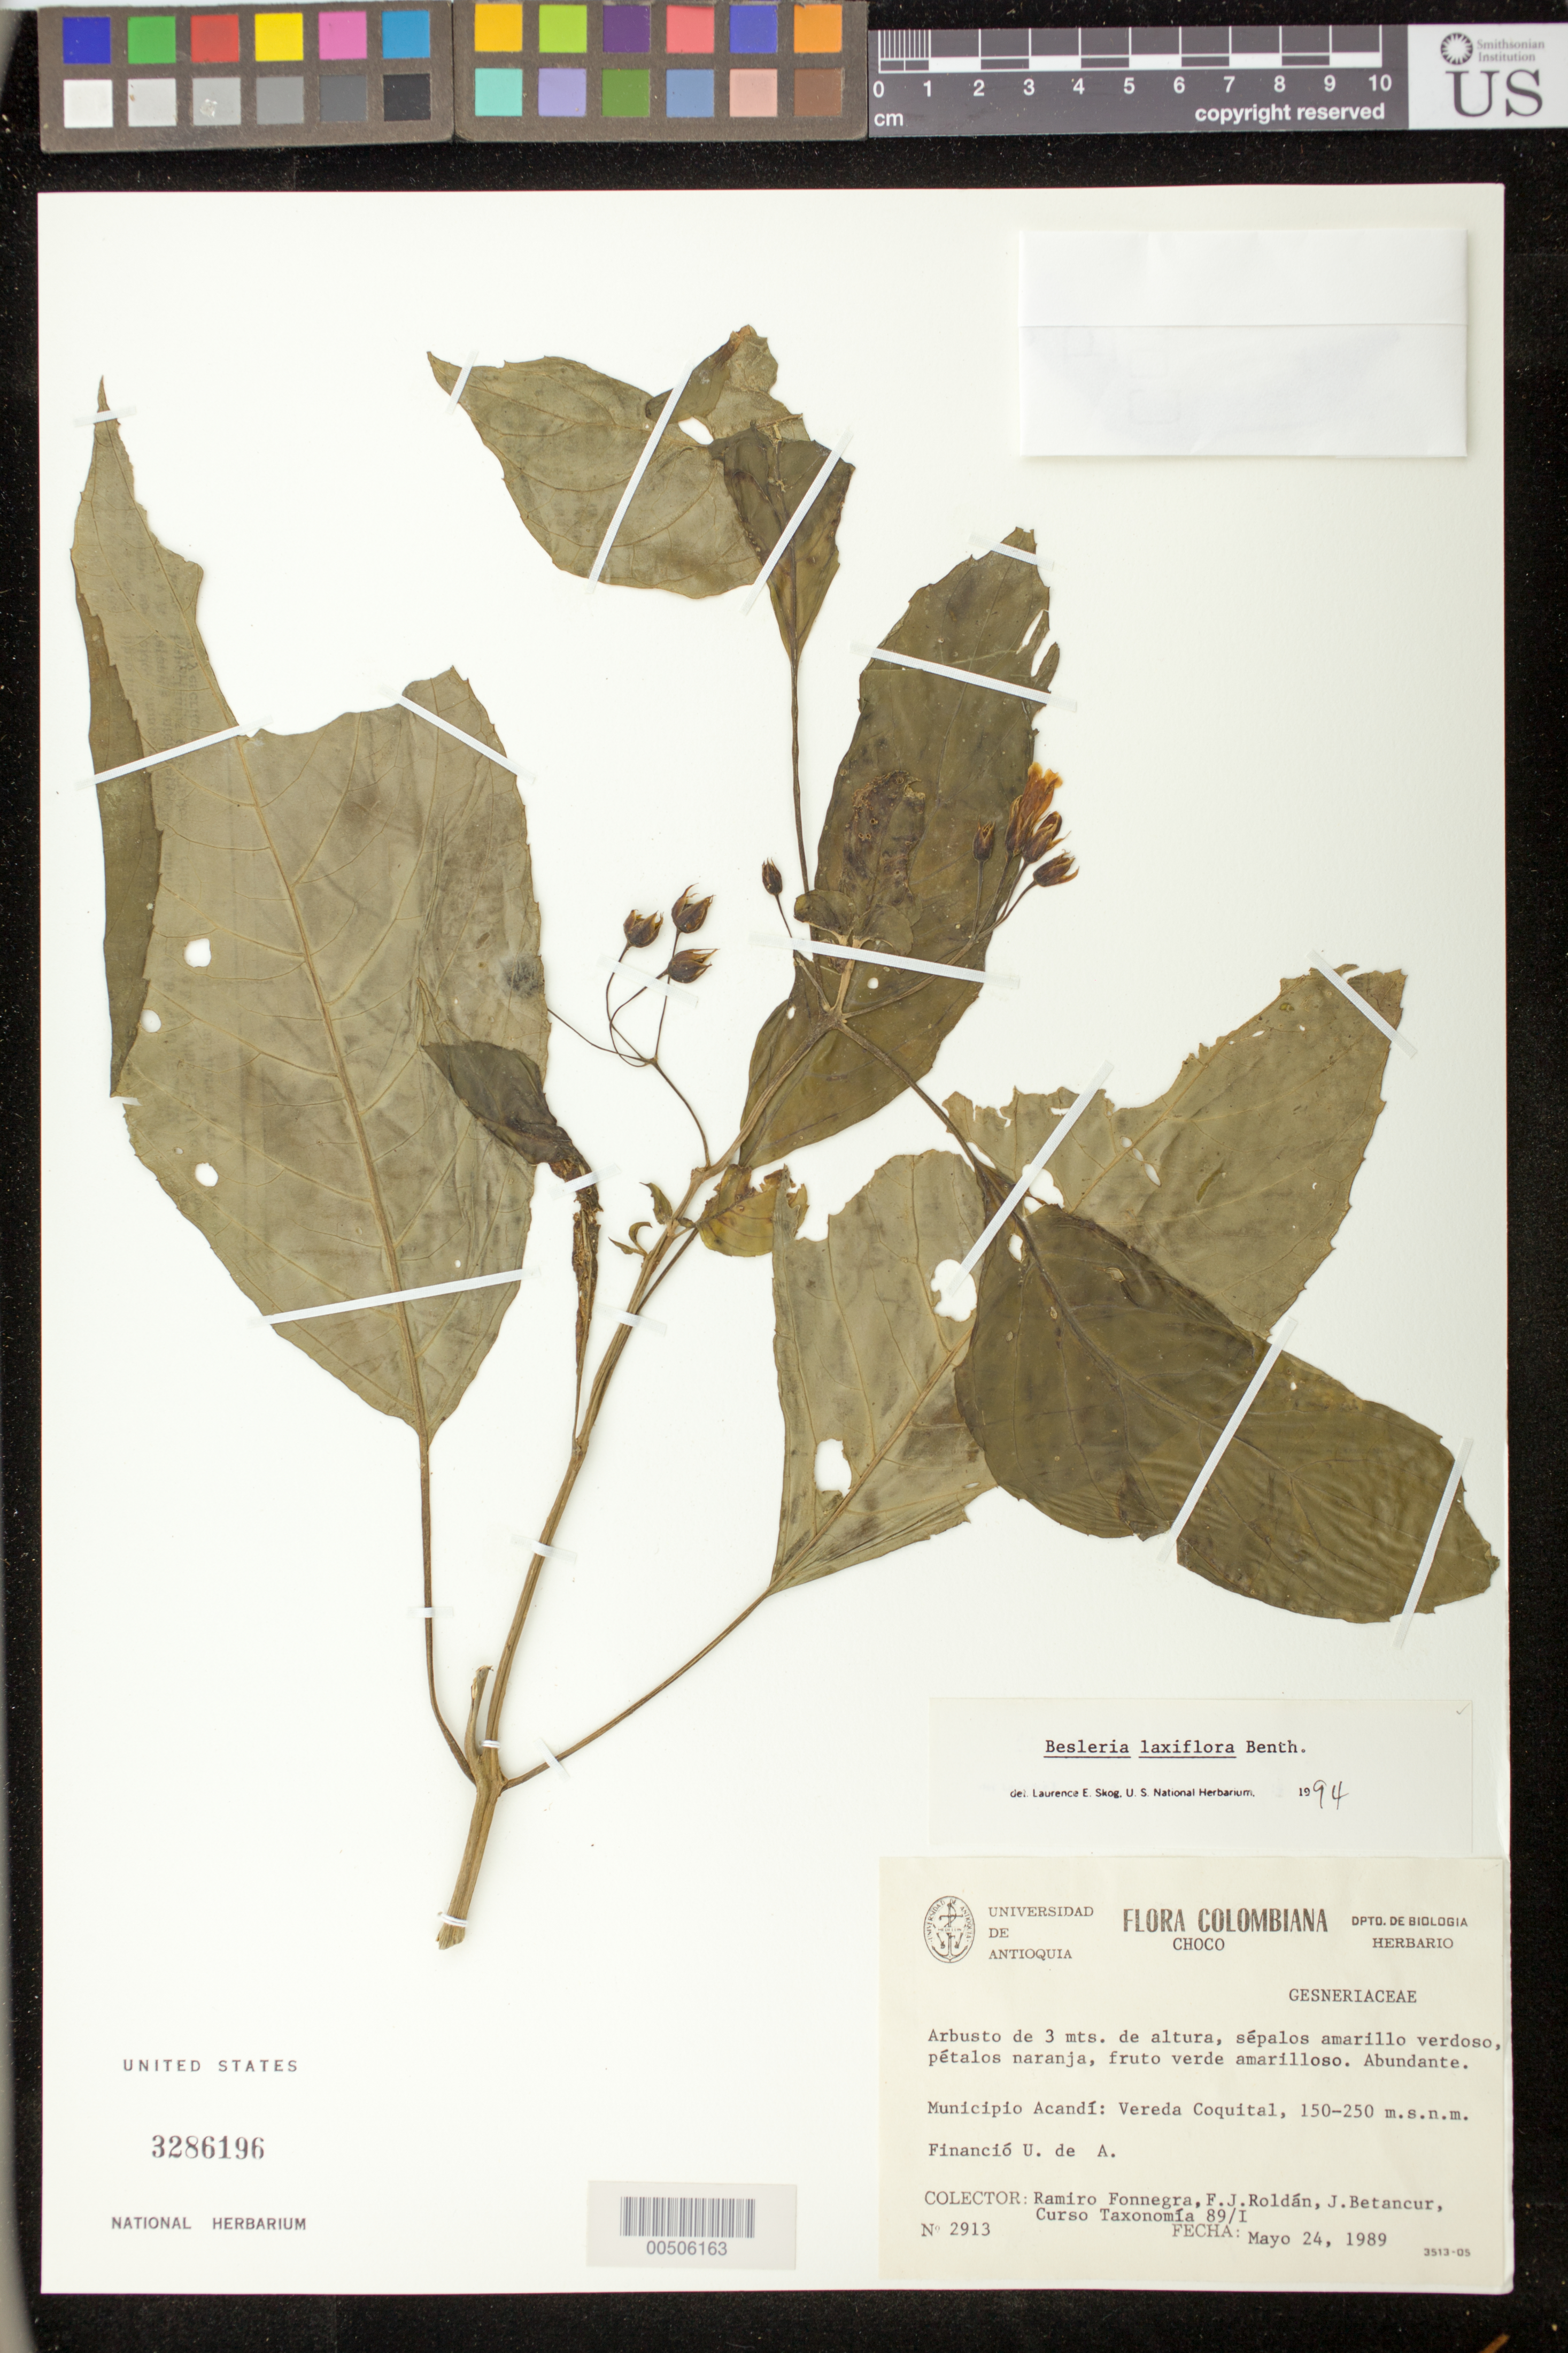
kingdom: Plantae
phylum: Tracheophyta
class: Magnoliopsida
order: Lamiales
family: Gesneriaceae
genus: Besleria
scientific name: Besleria laxiflora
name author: Benth.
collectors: R. Fonnegra G., F. J. Roldán, J. C. Betancur & C. Taxonomia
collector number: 2913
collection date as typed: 24 May 1989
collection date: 1989-05-24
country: Colombia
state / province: Chocó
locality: Acandi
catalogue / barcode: US 3286196